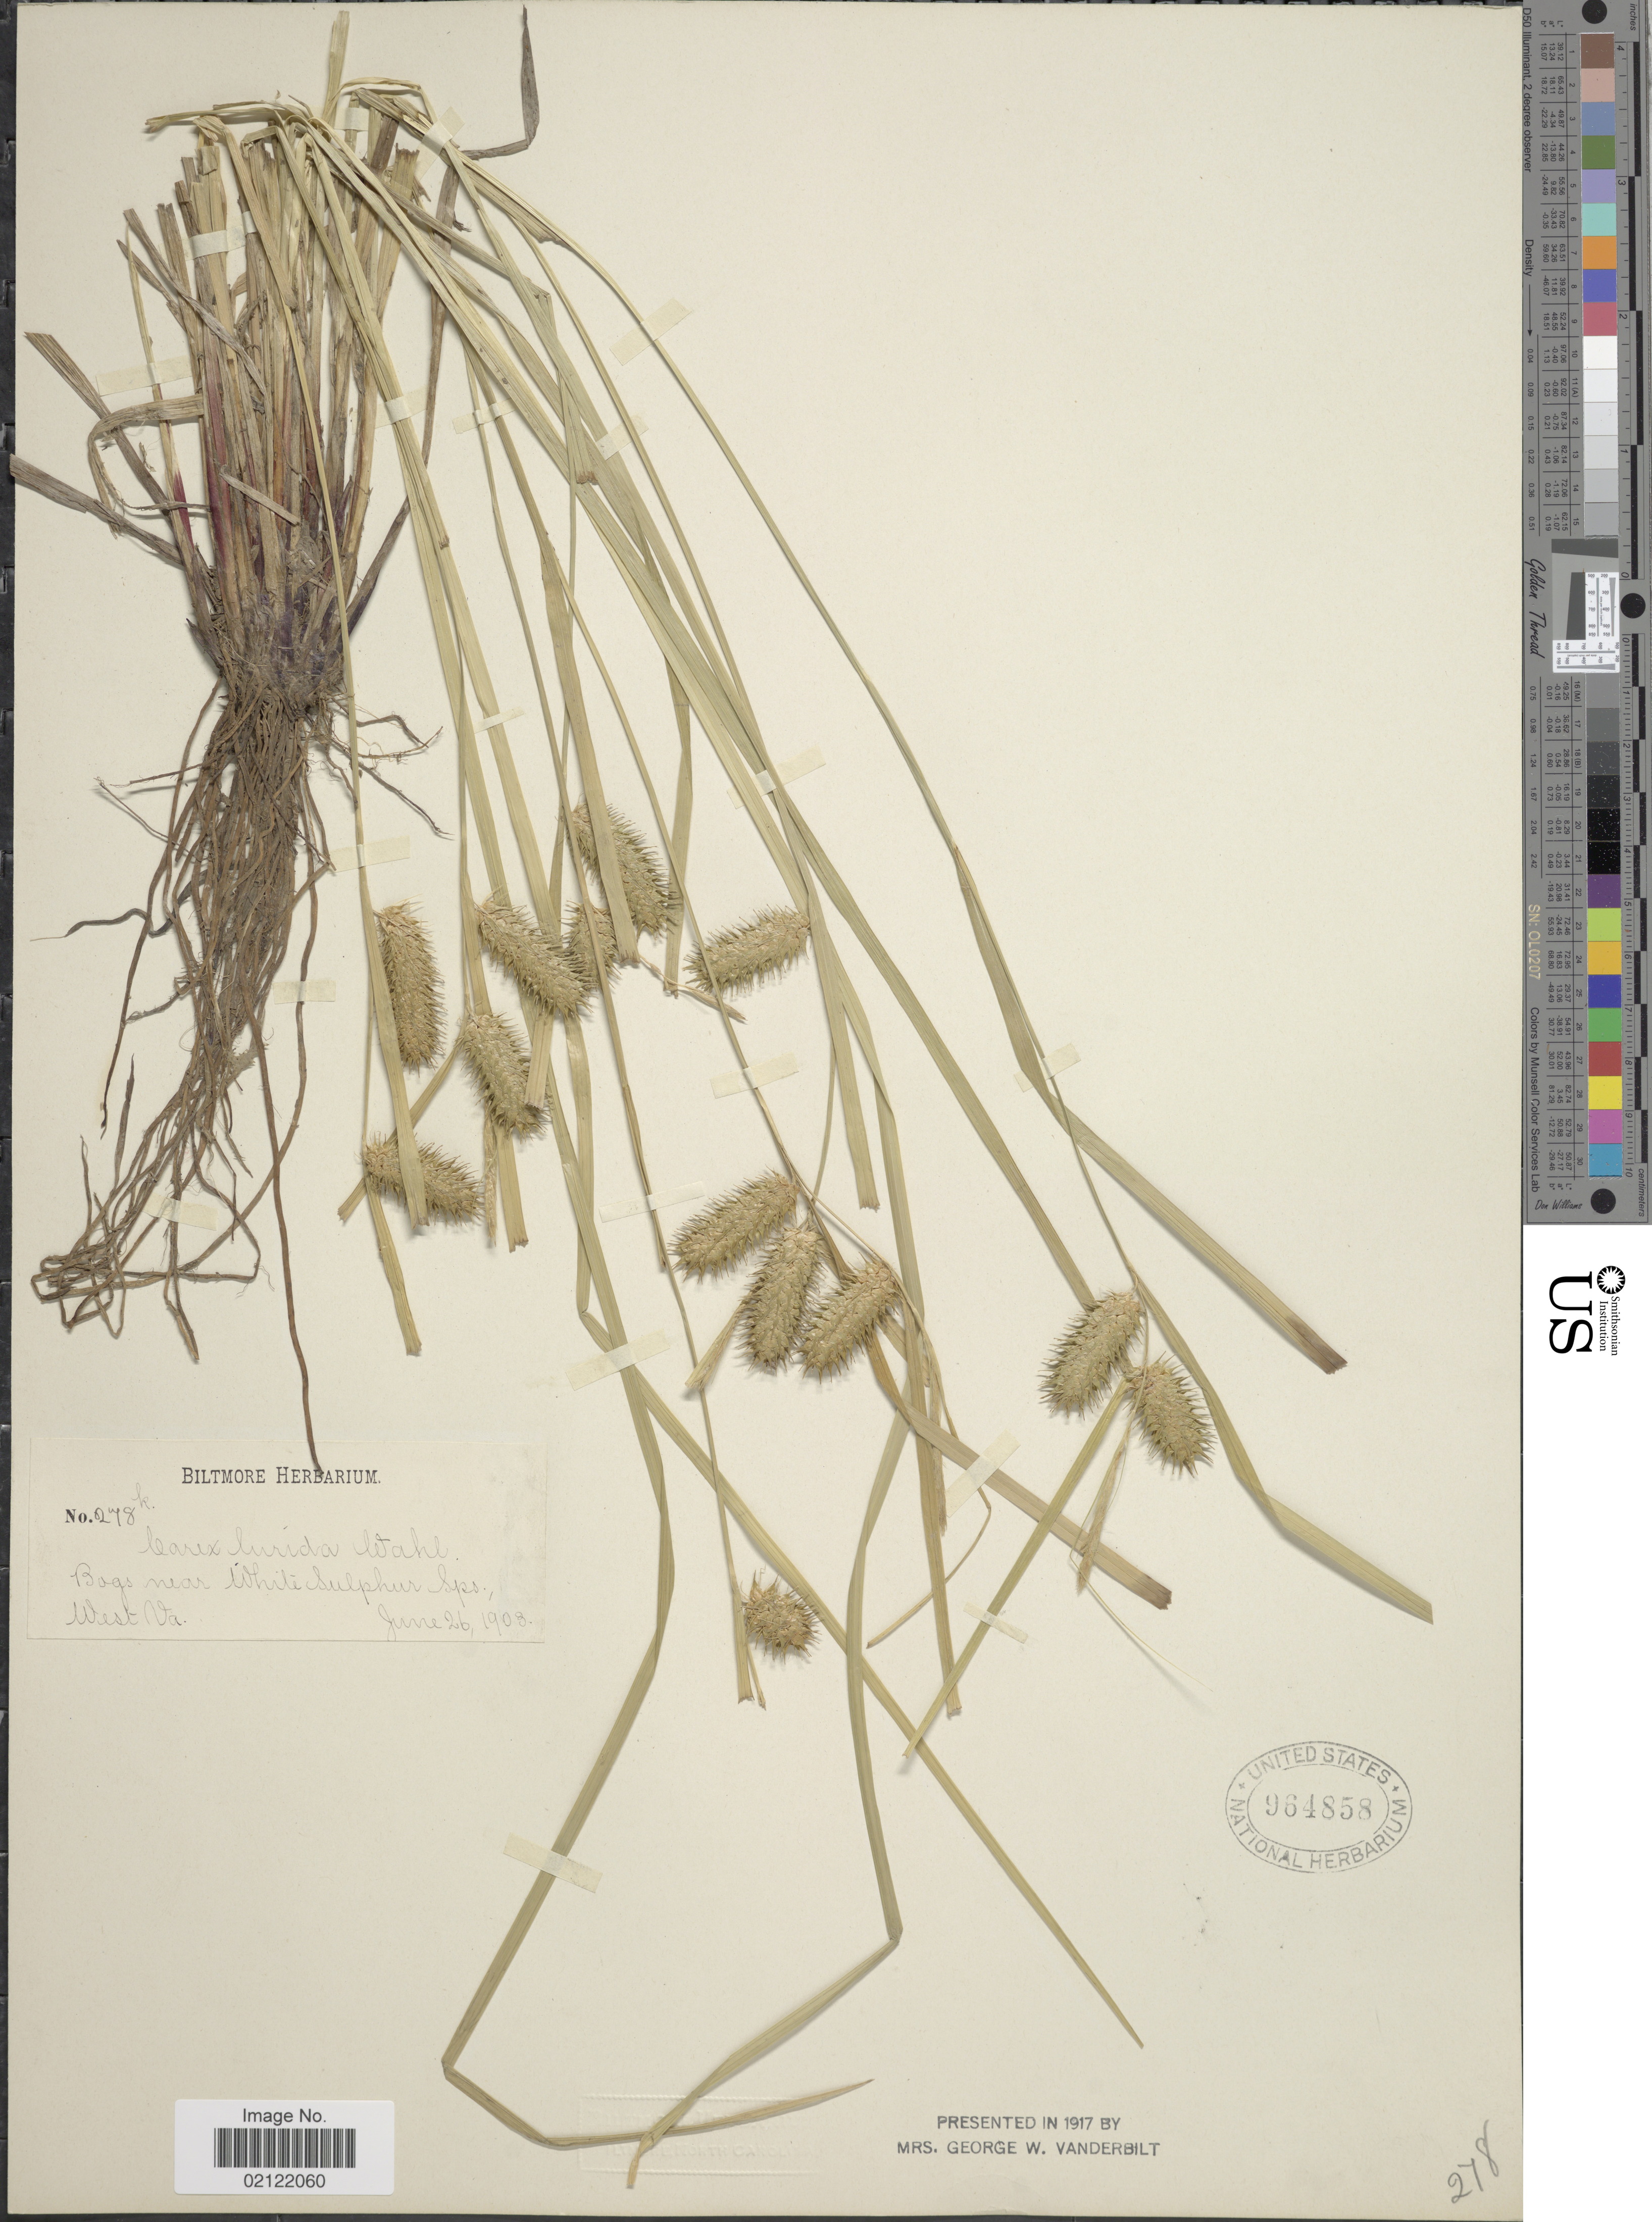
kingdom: Plantae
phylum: Tracheophyta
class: Liliopsida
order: Poales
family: Cyperaceae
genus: Carex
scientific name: Carex lurida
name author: Wahlenb.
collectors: ex herb. Biltmore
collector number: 278k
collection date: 1903-06-26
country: United States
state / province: West Virginia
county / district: Greenbrier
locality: Bogs near White Sulphur Sps., West Va.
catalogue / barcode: US 964858